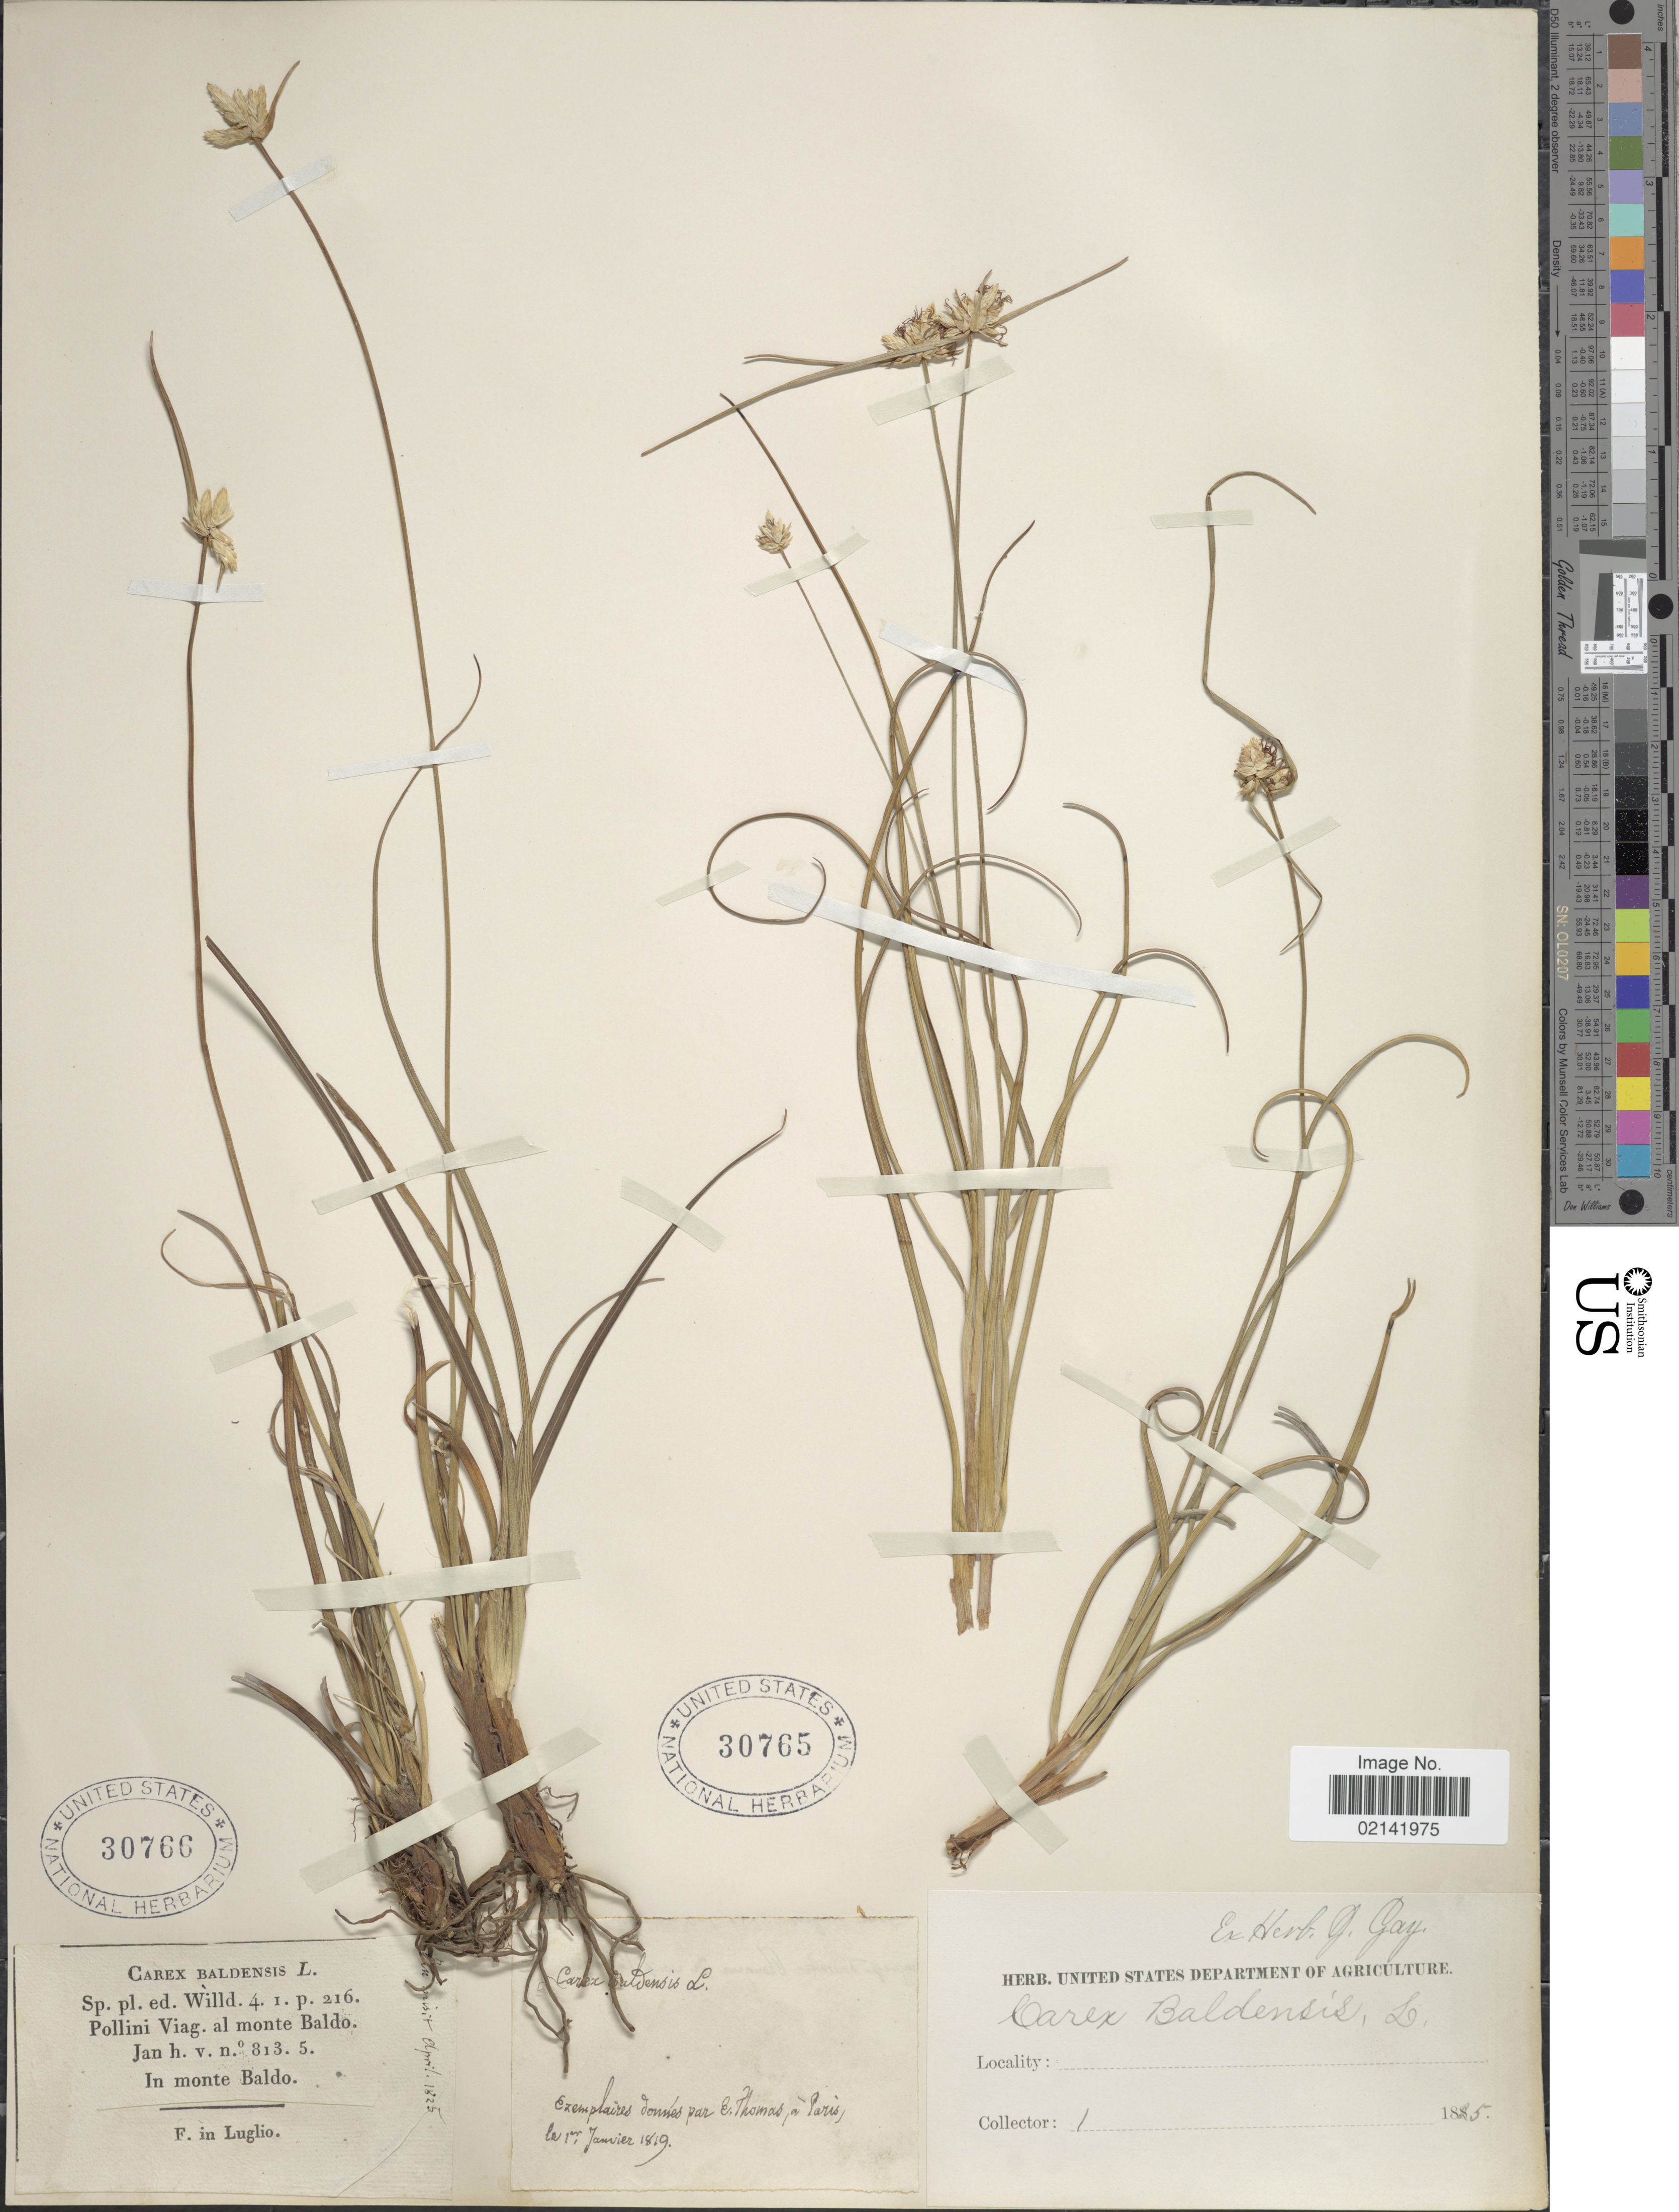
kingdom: Plantae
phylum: Tracheophyta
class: Liliopsida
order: Poales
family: Cyperaceae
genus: Carex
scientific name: Carex baldensis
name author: L.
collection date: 1825-04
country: Italy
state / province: Veneto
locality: In monte Baldo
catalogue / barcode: US 30766